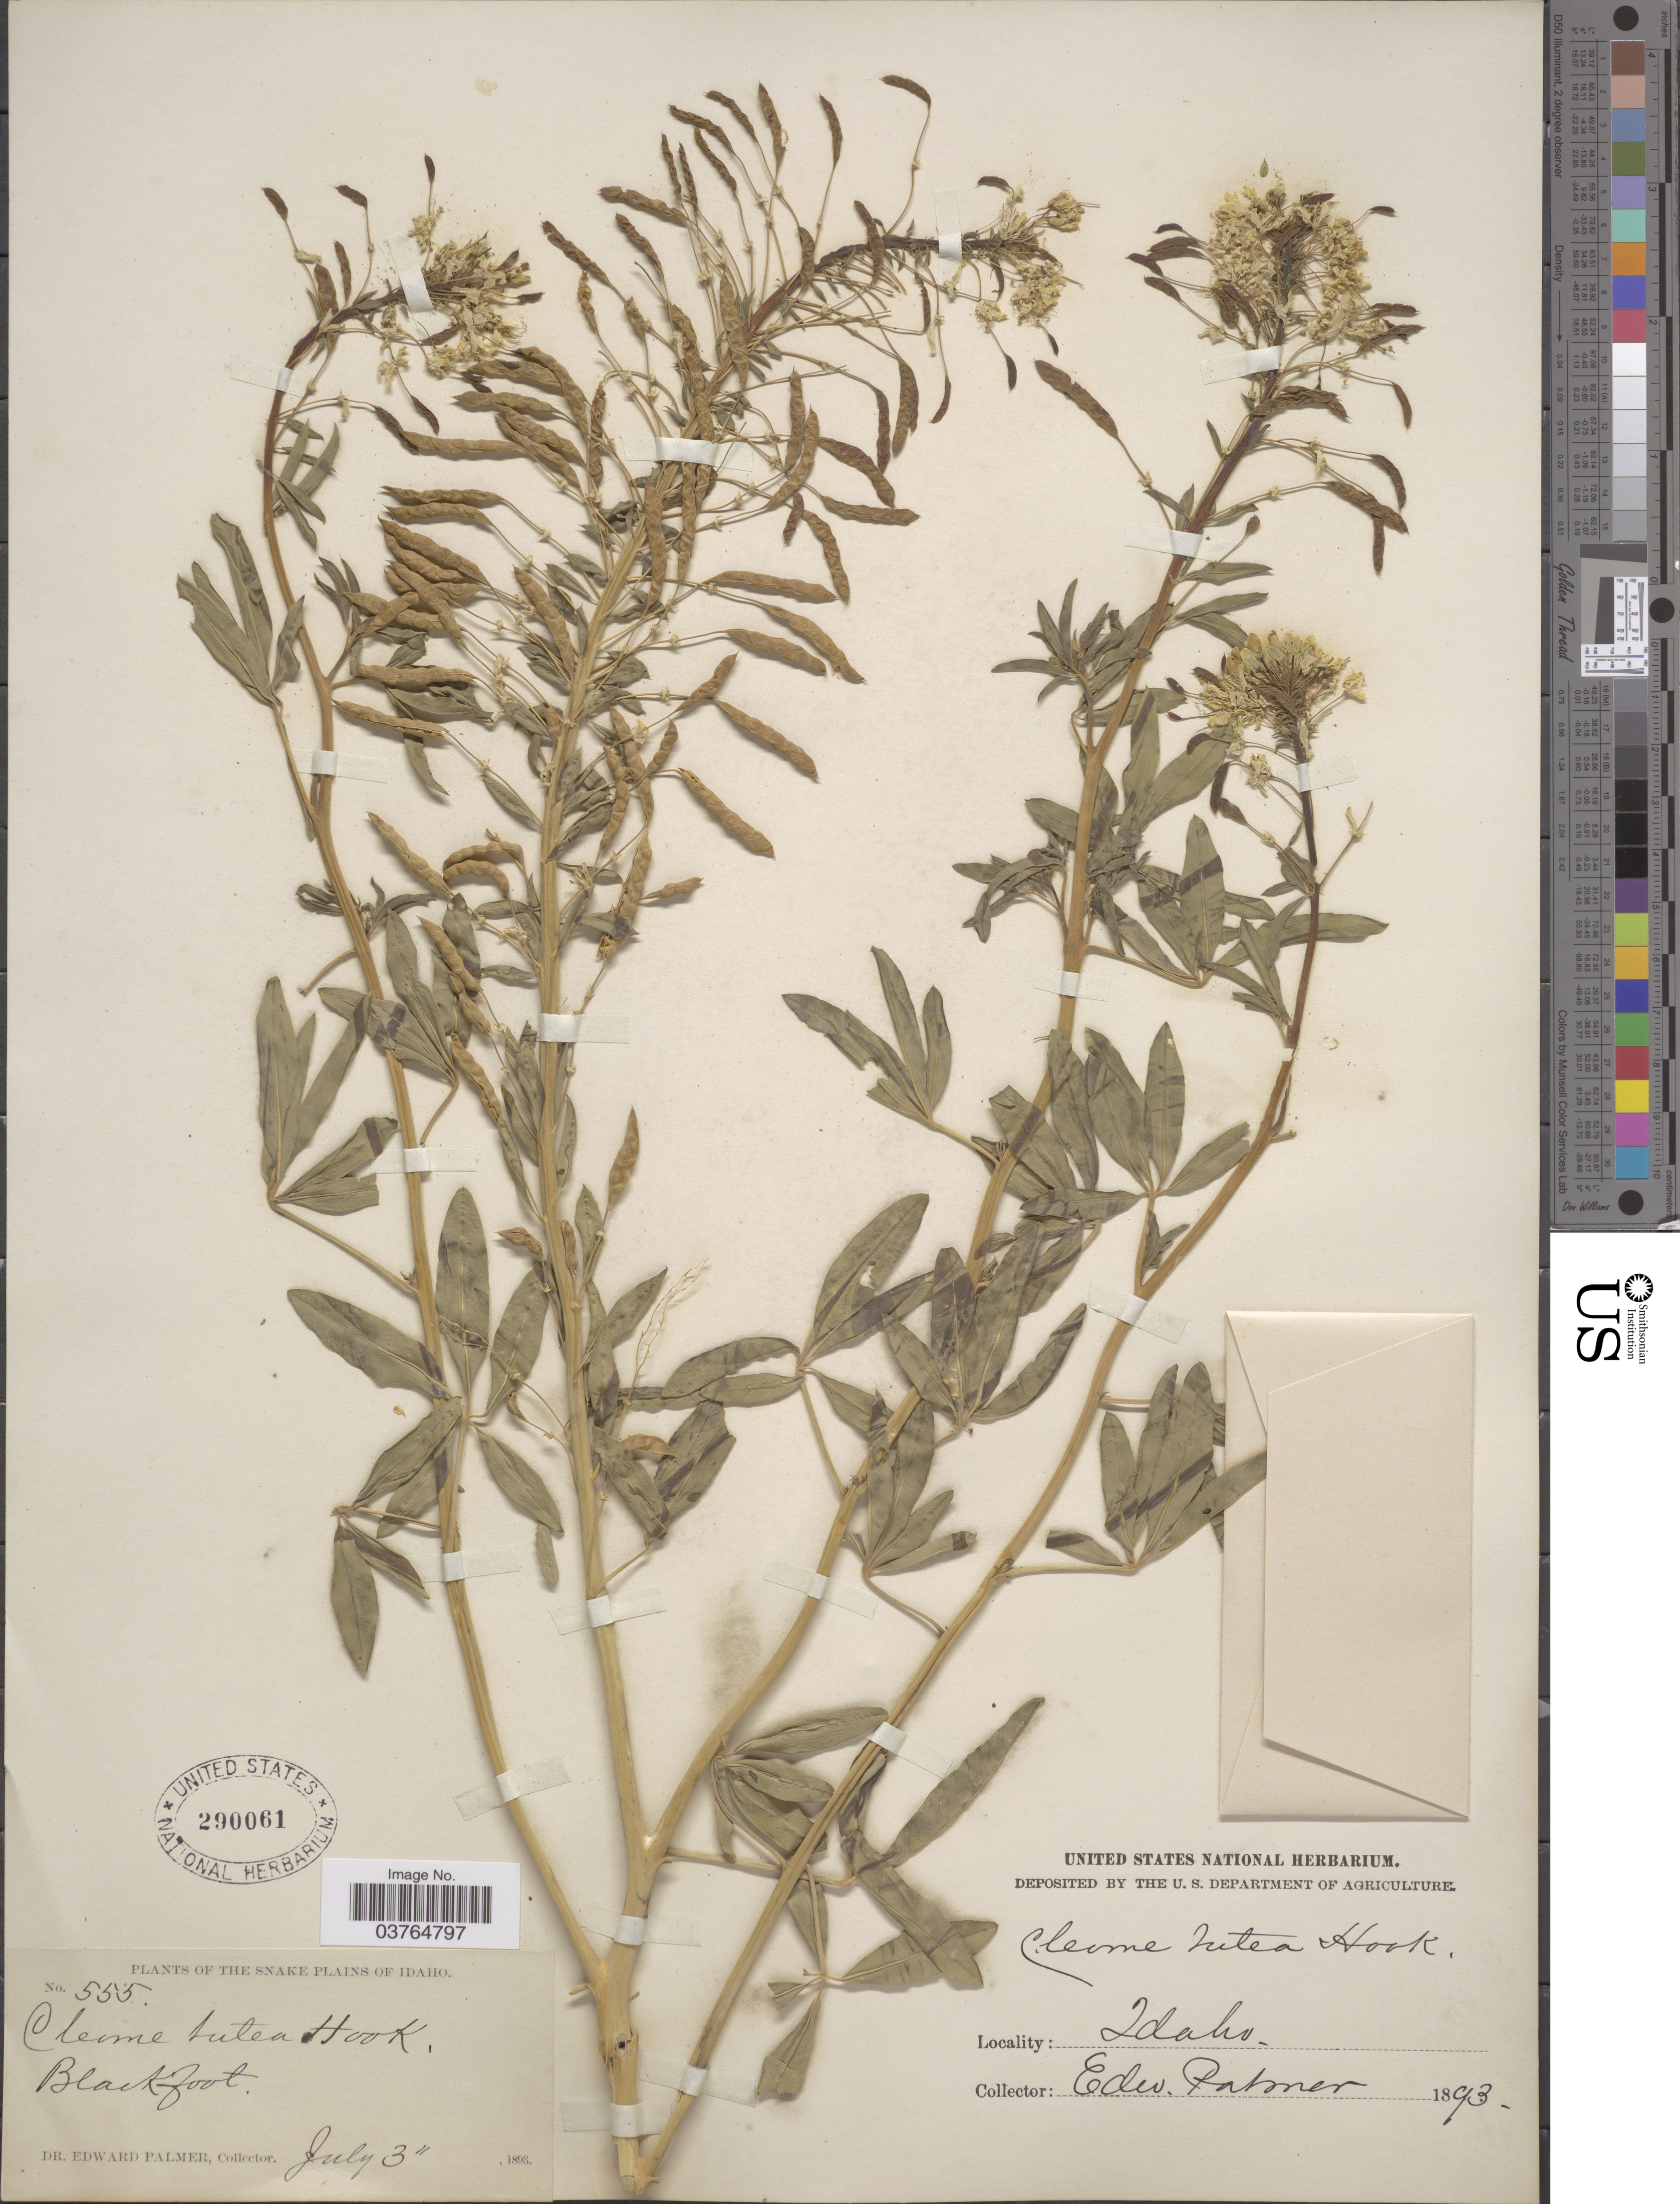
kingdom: Plantae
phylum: Tracheophyta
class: Magnoliopsida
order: Brassicales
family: Cleomaceae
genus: Cleomella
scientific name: Cleomella lutea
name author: (Hook.) Roalson & J.C. Hall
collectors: E. Palmer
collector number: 555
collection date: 1893-07-03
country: United States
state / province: Idaho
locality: Snake Plains of Idaho. Blackfoot.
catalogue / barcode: US 290061